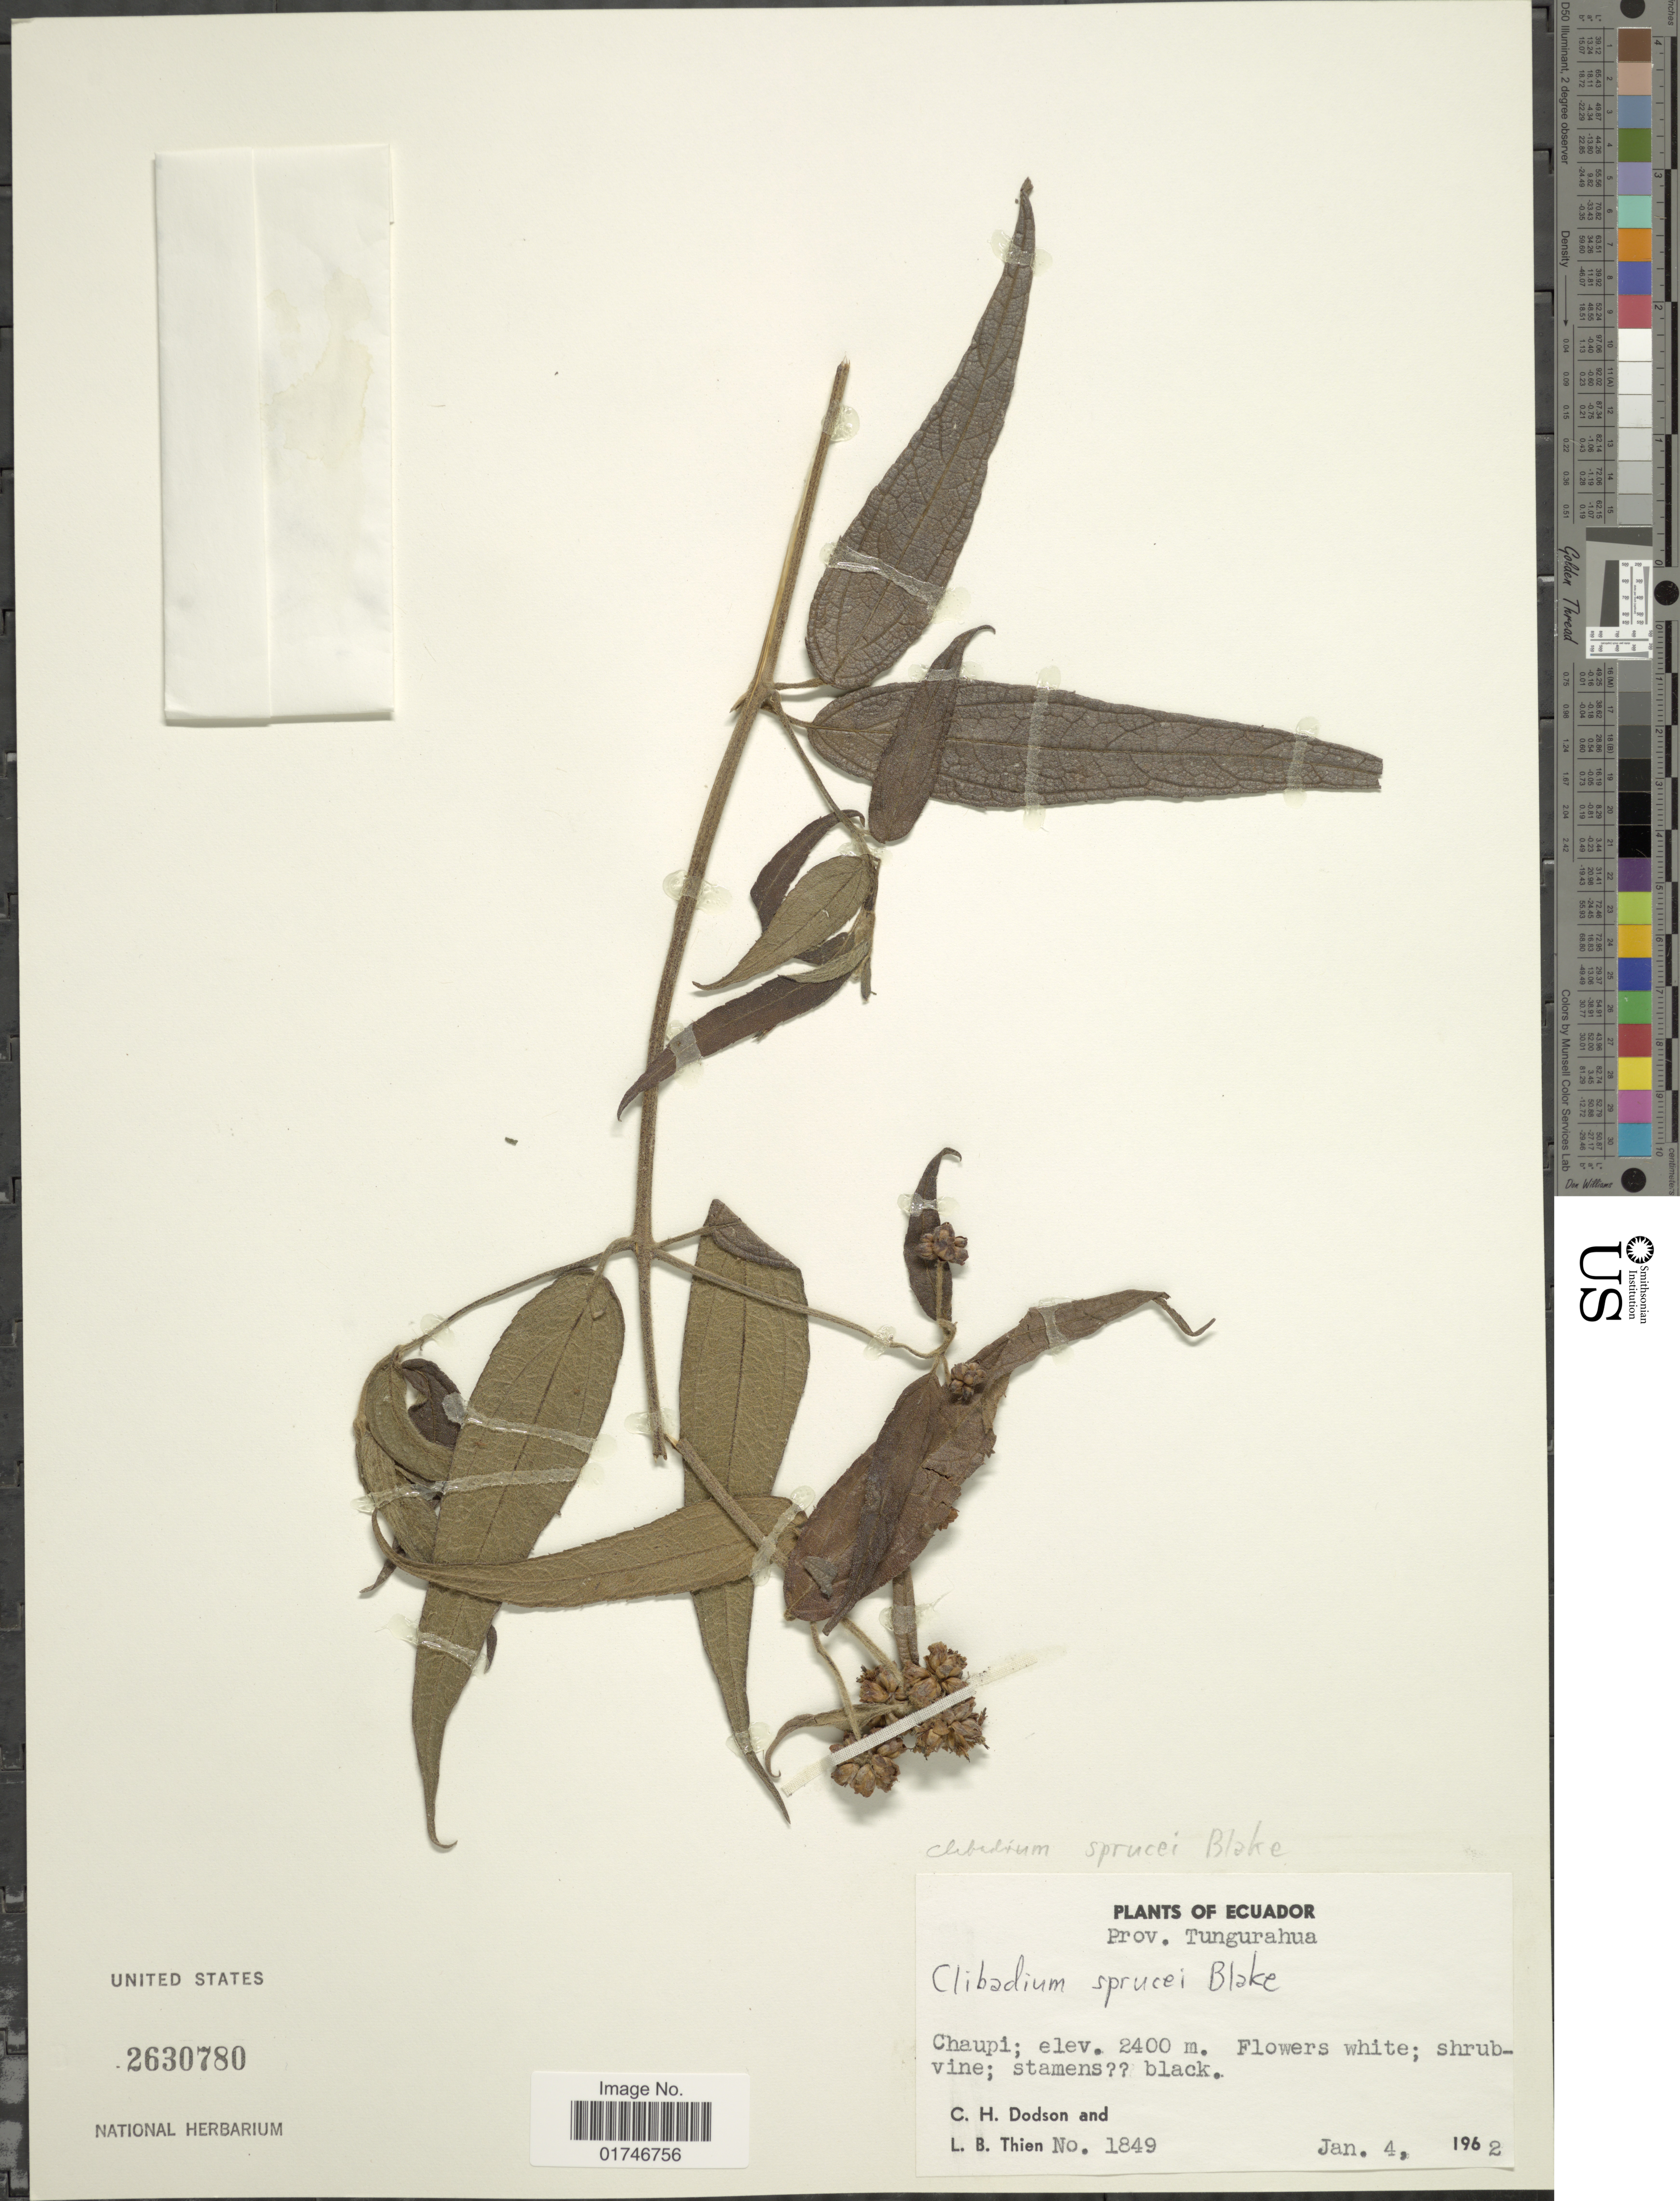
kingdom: Plantae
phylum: Tracheophyta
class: Magnoliopsida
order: Asterales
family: Asteraceae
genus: Clibadium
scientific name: Clibadium sprucei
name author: S.F. Blake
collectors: C. H. Dodson & L. Thien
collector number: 1849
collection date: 1962-01-04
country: Ecuador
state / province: Tungurahua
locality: Prov. Tungurahua. Chaupi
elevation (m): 2400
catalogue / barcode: US 2630780